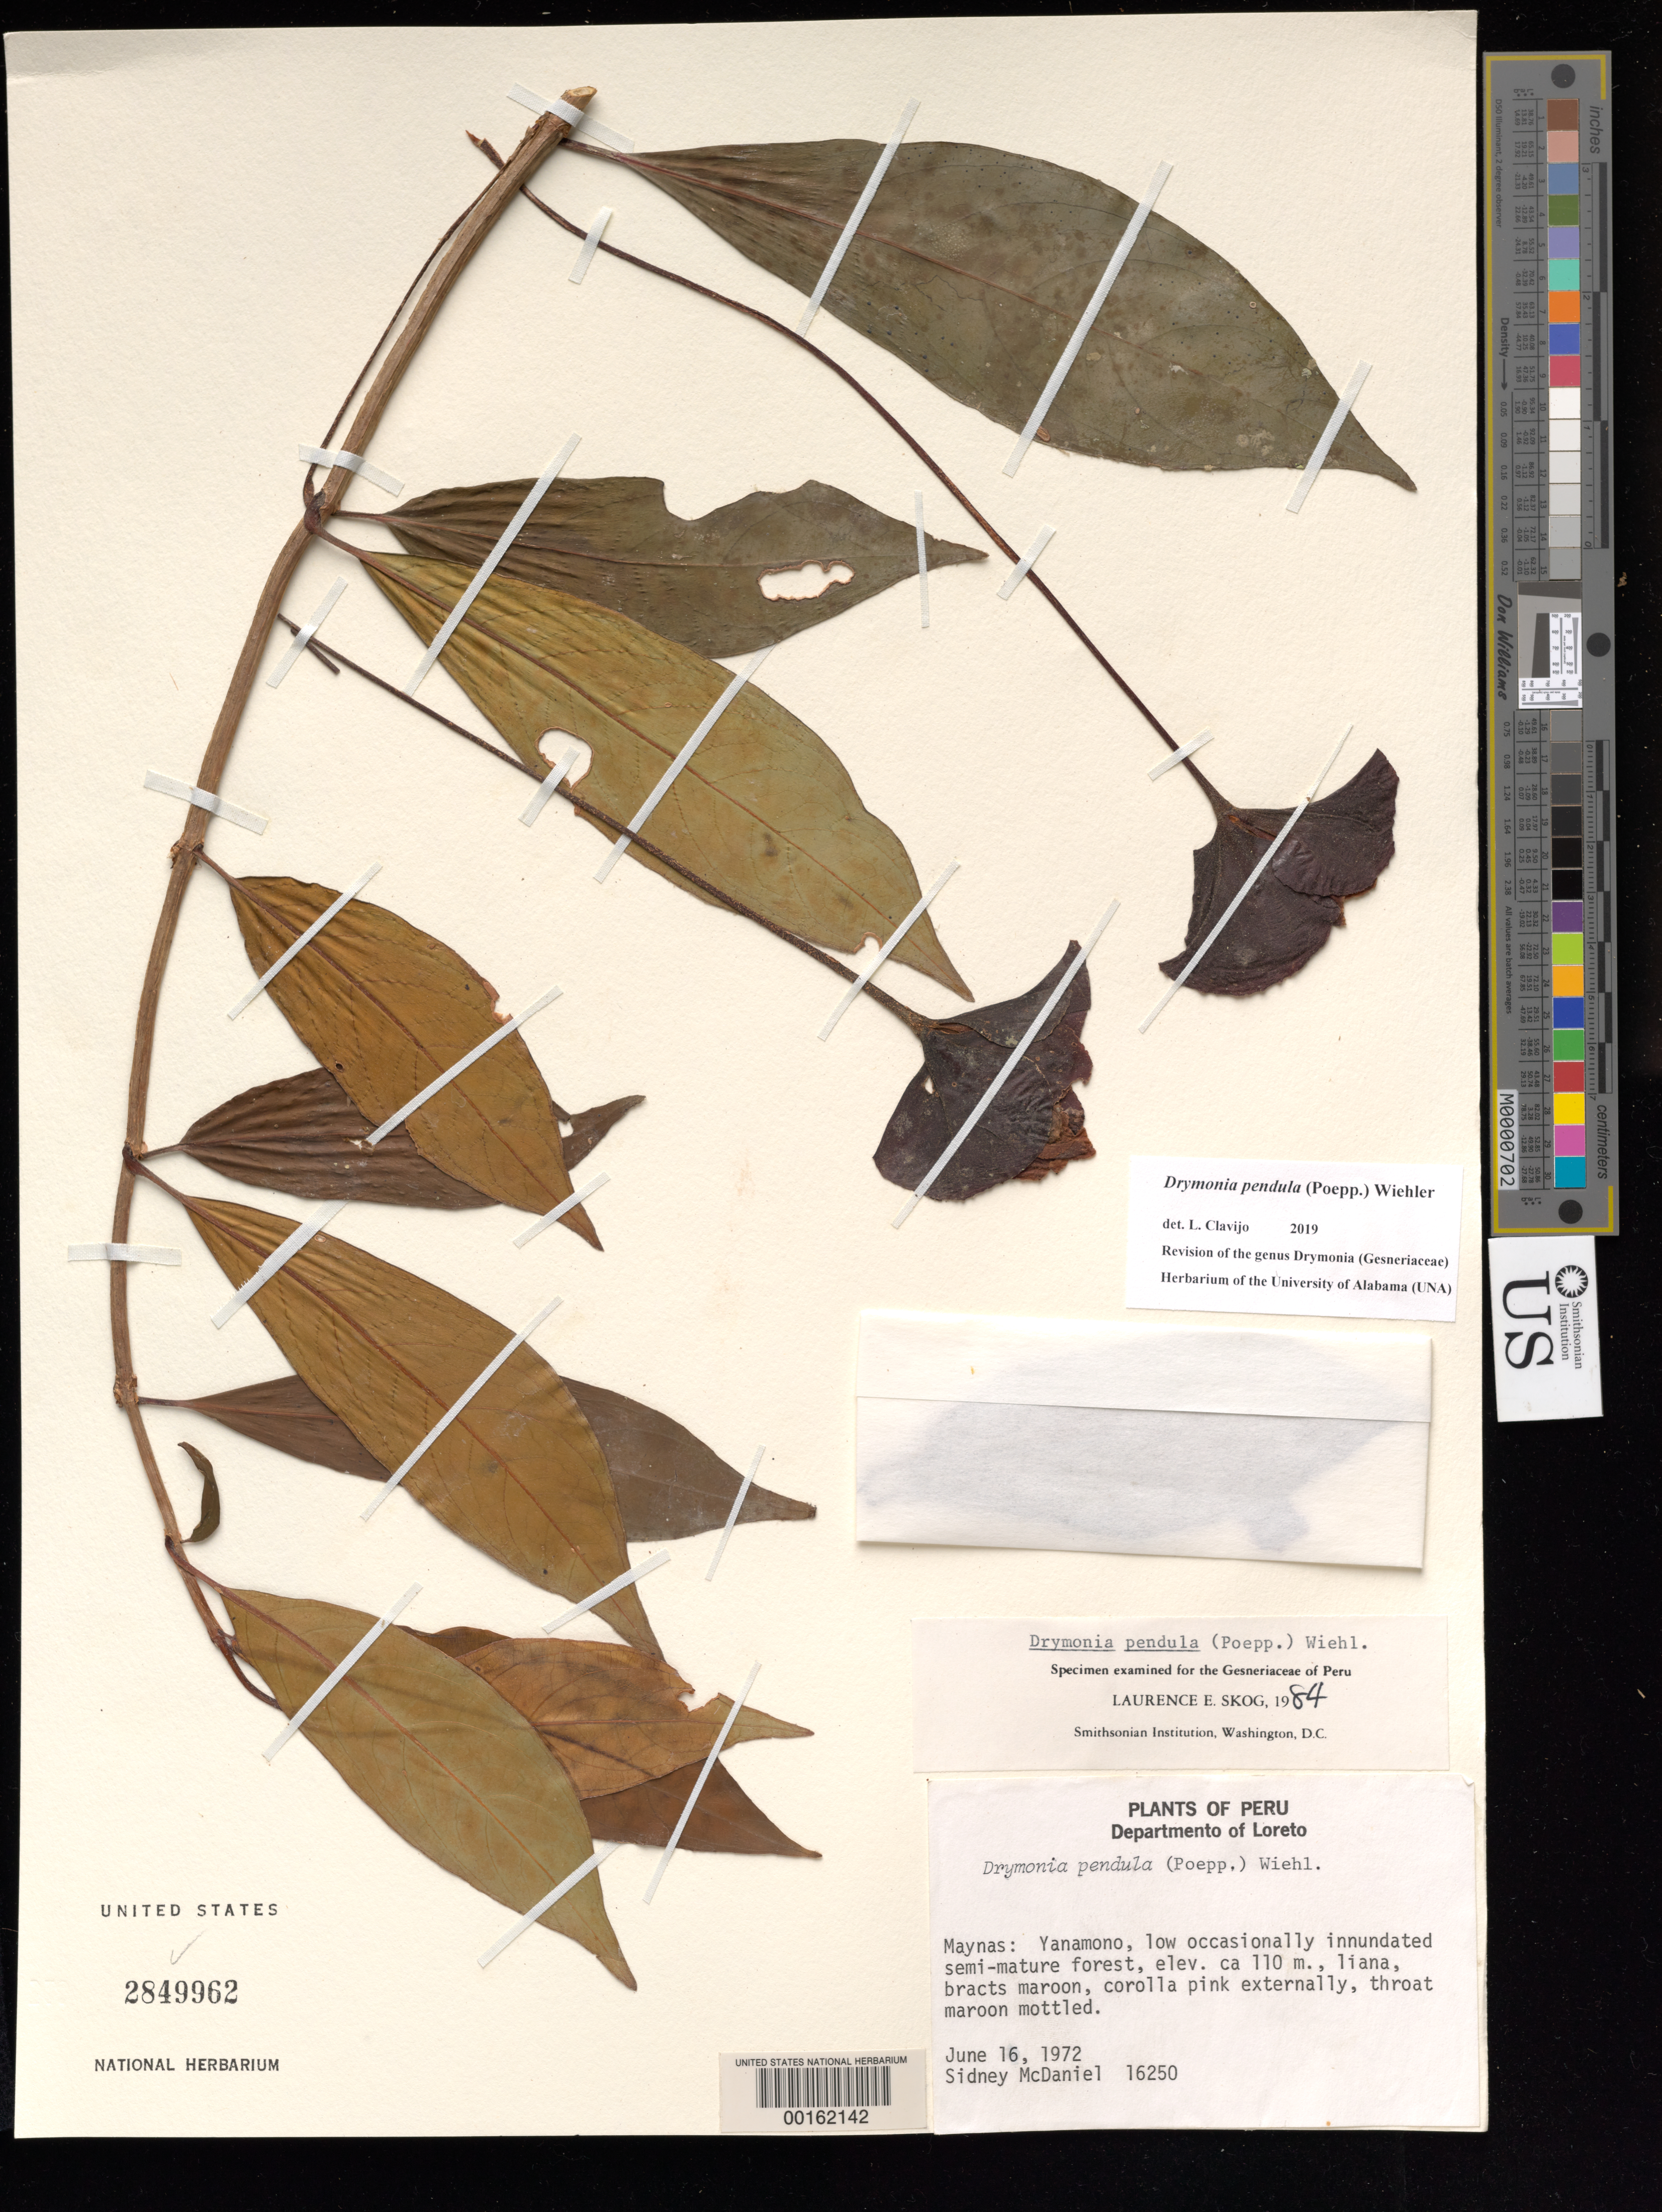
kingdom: Plantae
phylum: Tracheophyta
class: Magnoliopsida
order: Lamiales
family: Gesneriaceae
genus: Drymonia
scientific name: Drymonia pendula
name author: (Poepp.) Wiehler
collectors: S. McDaniel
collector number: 16250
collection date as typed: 16 Jun 1972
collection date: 1972-06-16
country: Peru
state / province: Loreto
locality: Maynas: Yanamono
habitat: Low occasionally inundated semi-mature forest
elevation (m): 110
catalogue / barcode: US 2849962